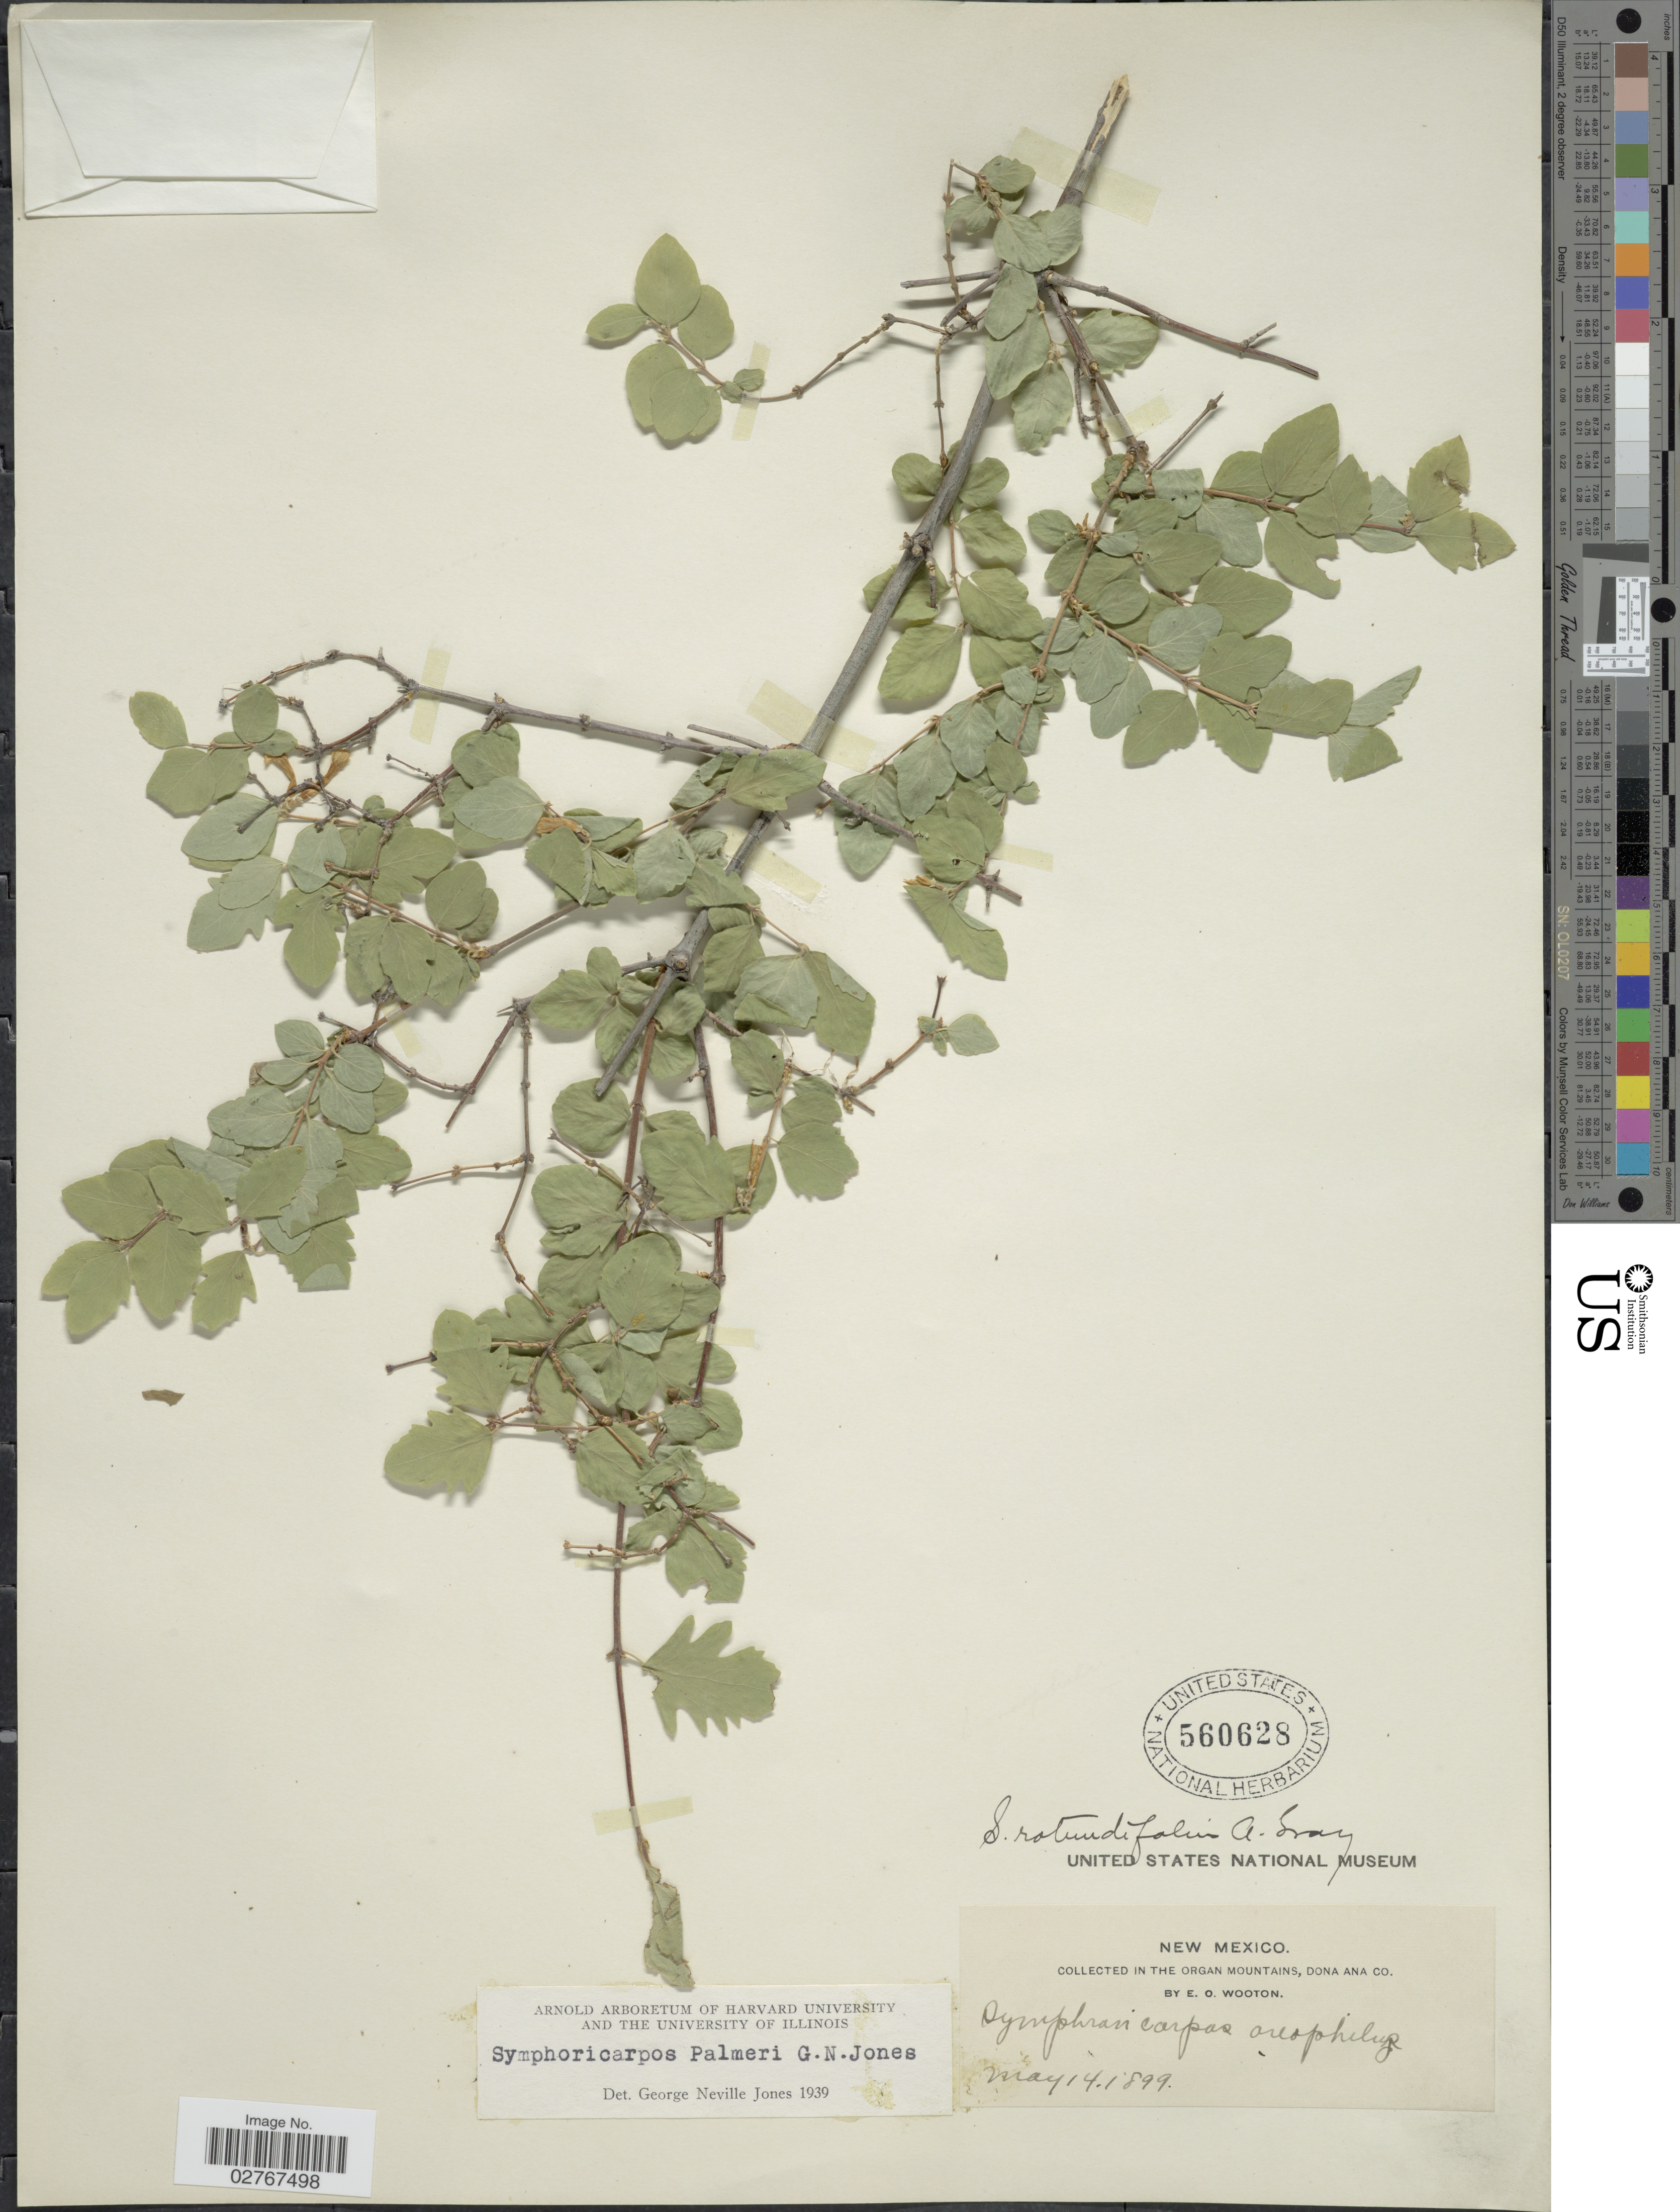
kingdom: Plantae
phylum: Tracheophyta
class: Magnoliopsida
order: Dipsacales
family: Caprifoliaceae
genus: Symphoricarpos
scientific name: Symphoricarpos palmeri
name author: G.N. Jones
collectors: E. O. Wooton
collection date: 1899-05-14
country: United States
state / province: New Mexico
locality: The Organ Mountains, Dona Ana Co.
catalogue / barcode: US 560628